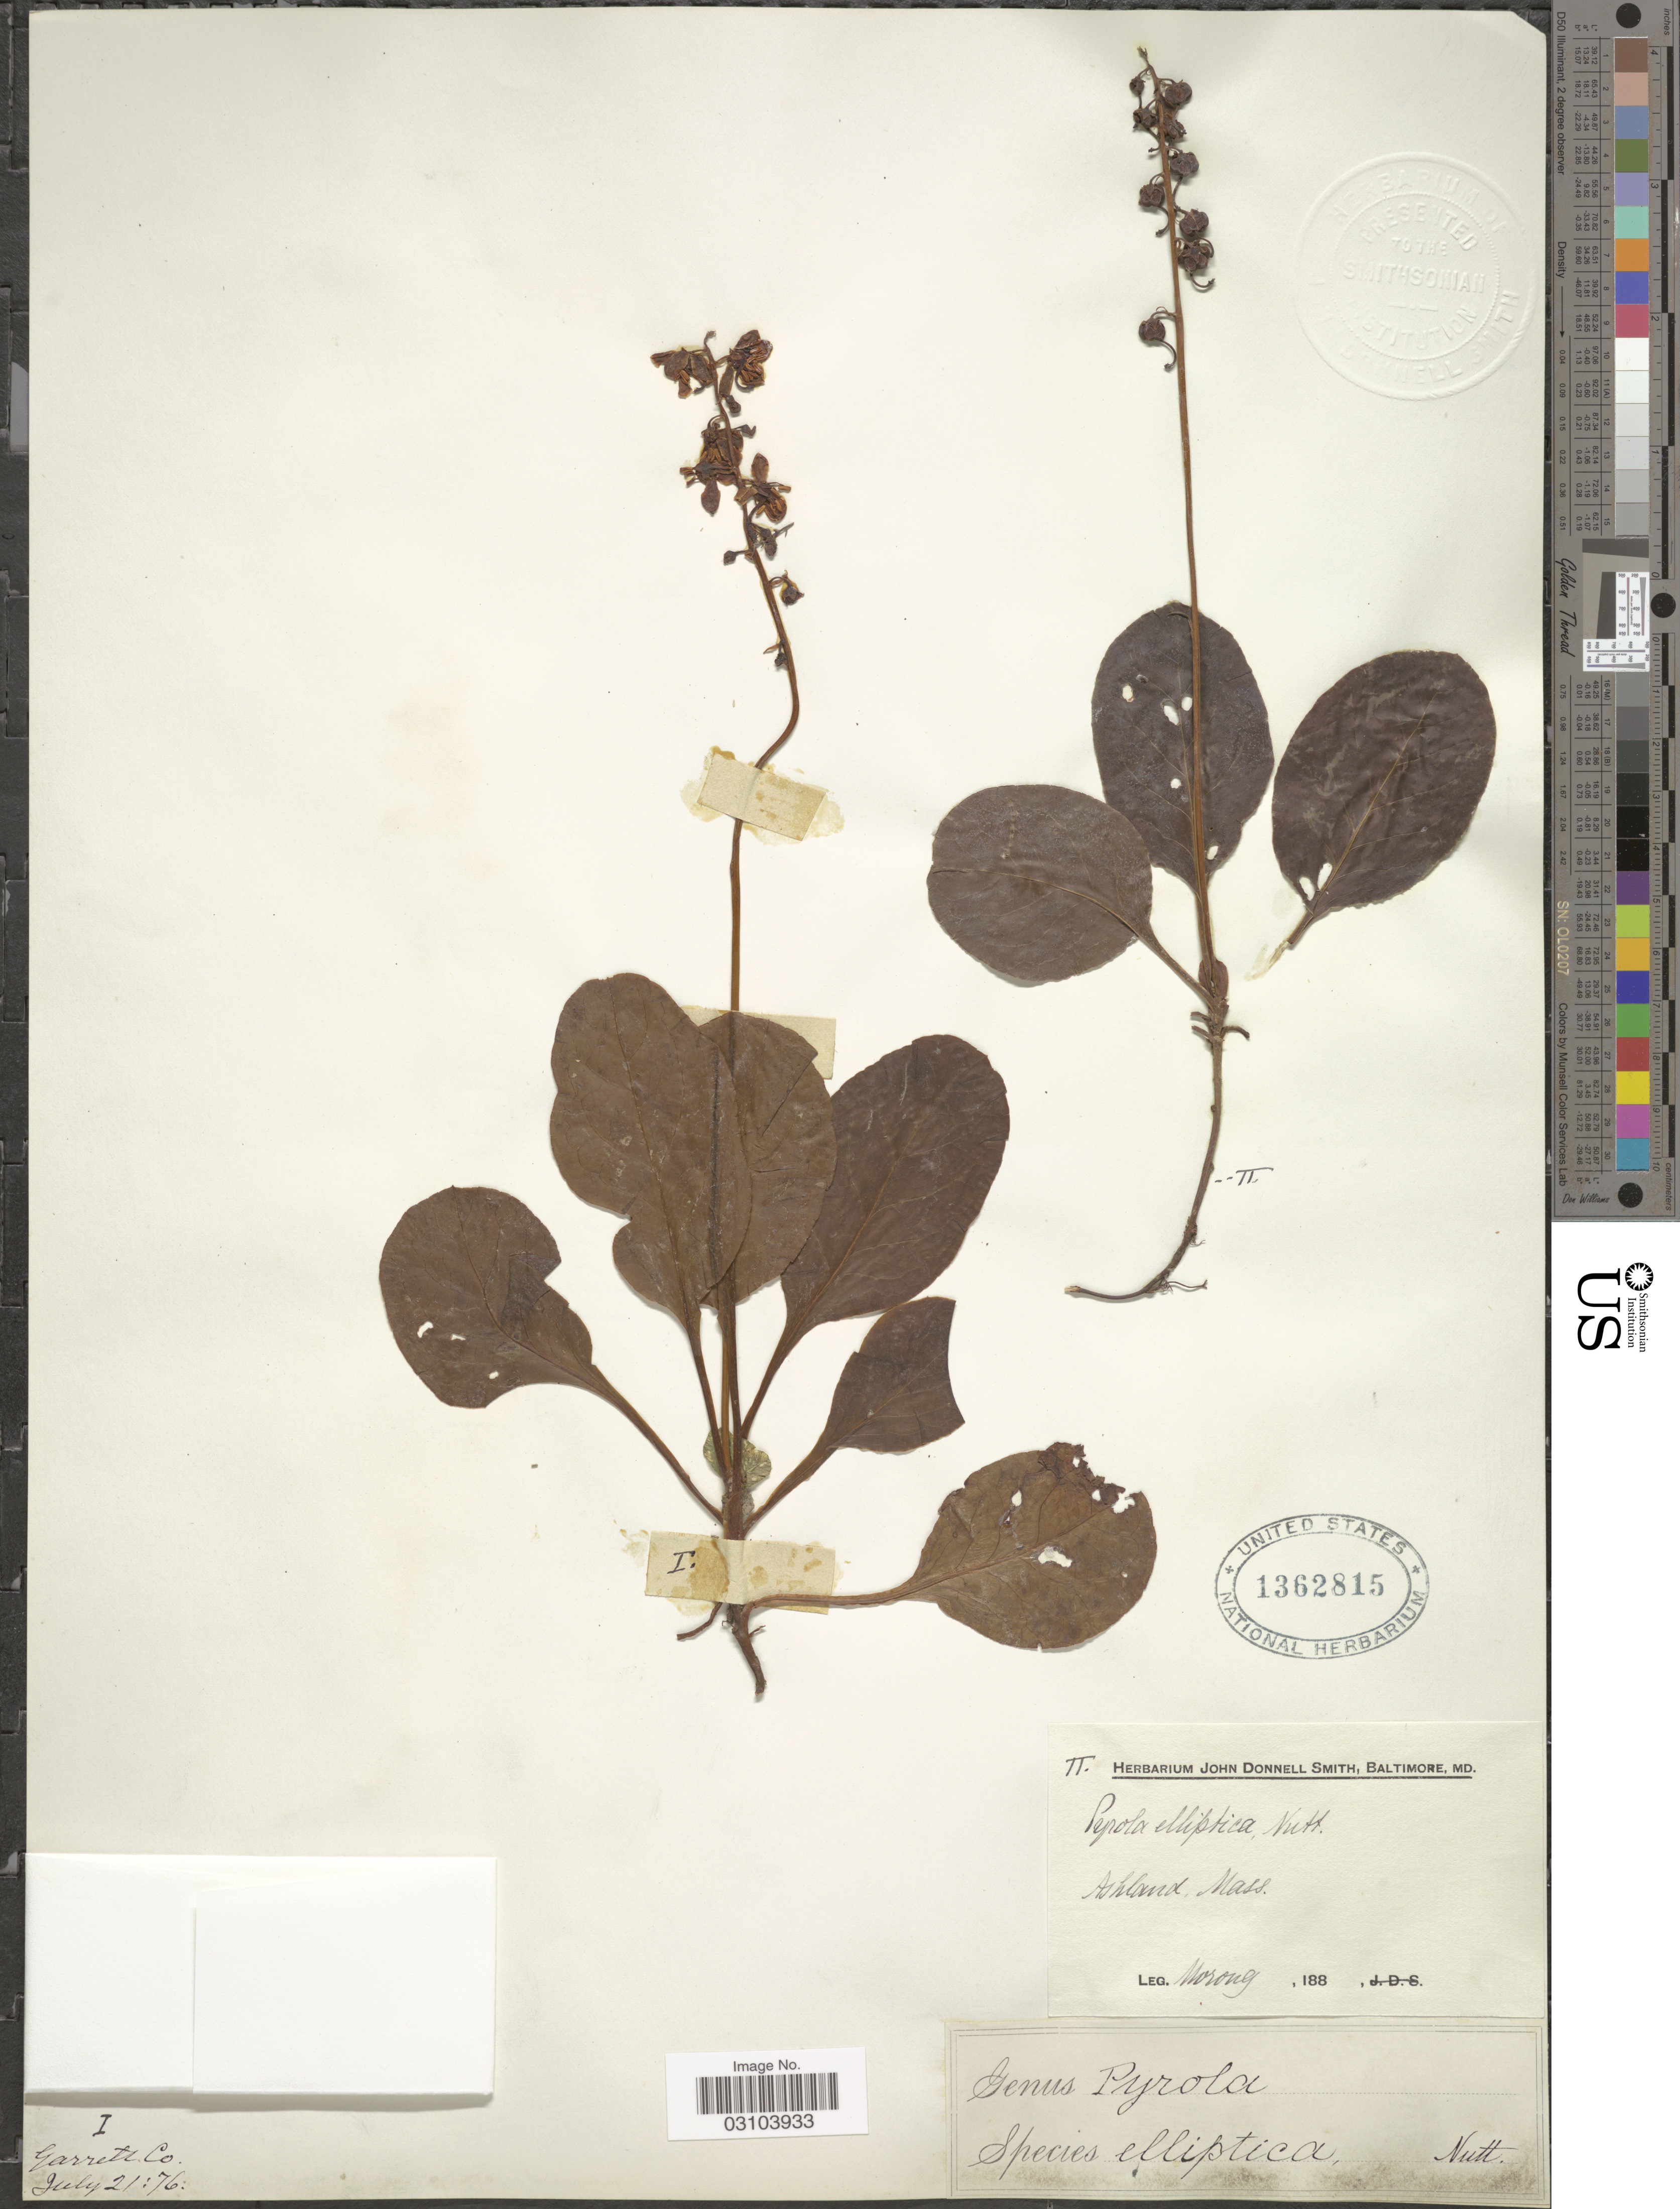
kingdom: Plantae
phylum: Tracheophyta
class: Magnoliopsida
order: Ericales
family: Ericaceae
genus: Pyrola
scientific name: Pyrola elliptica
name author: Nutt.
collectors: Morong & ex Herb. John Donnell Smith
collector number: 1/2*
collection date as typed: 188-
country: United States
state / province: Massachusetts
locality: Ashland. Mass. Garrett Co. [2 elements on sheet; Ashland, Mass. (collected by Morong) & Garrett Co., Md. (collected by Donnell Smith)]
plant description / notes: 2 elements on sheet; Ashland, Mass. (collected by Morong) & Garrett Co., Md. (collected by Donnell Smith)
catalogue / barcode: US 1362815